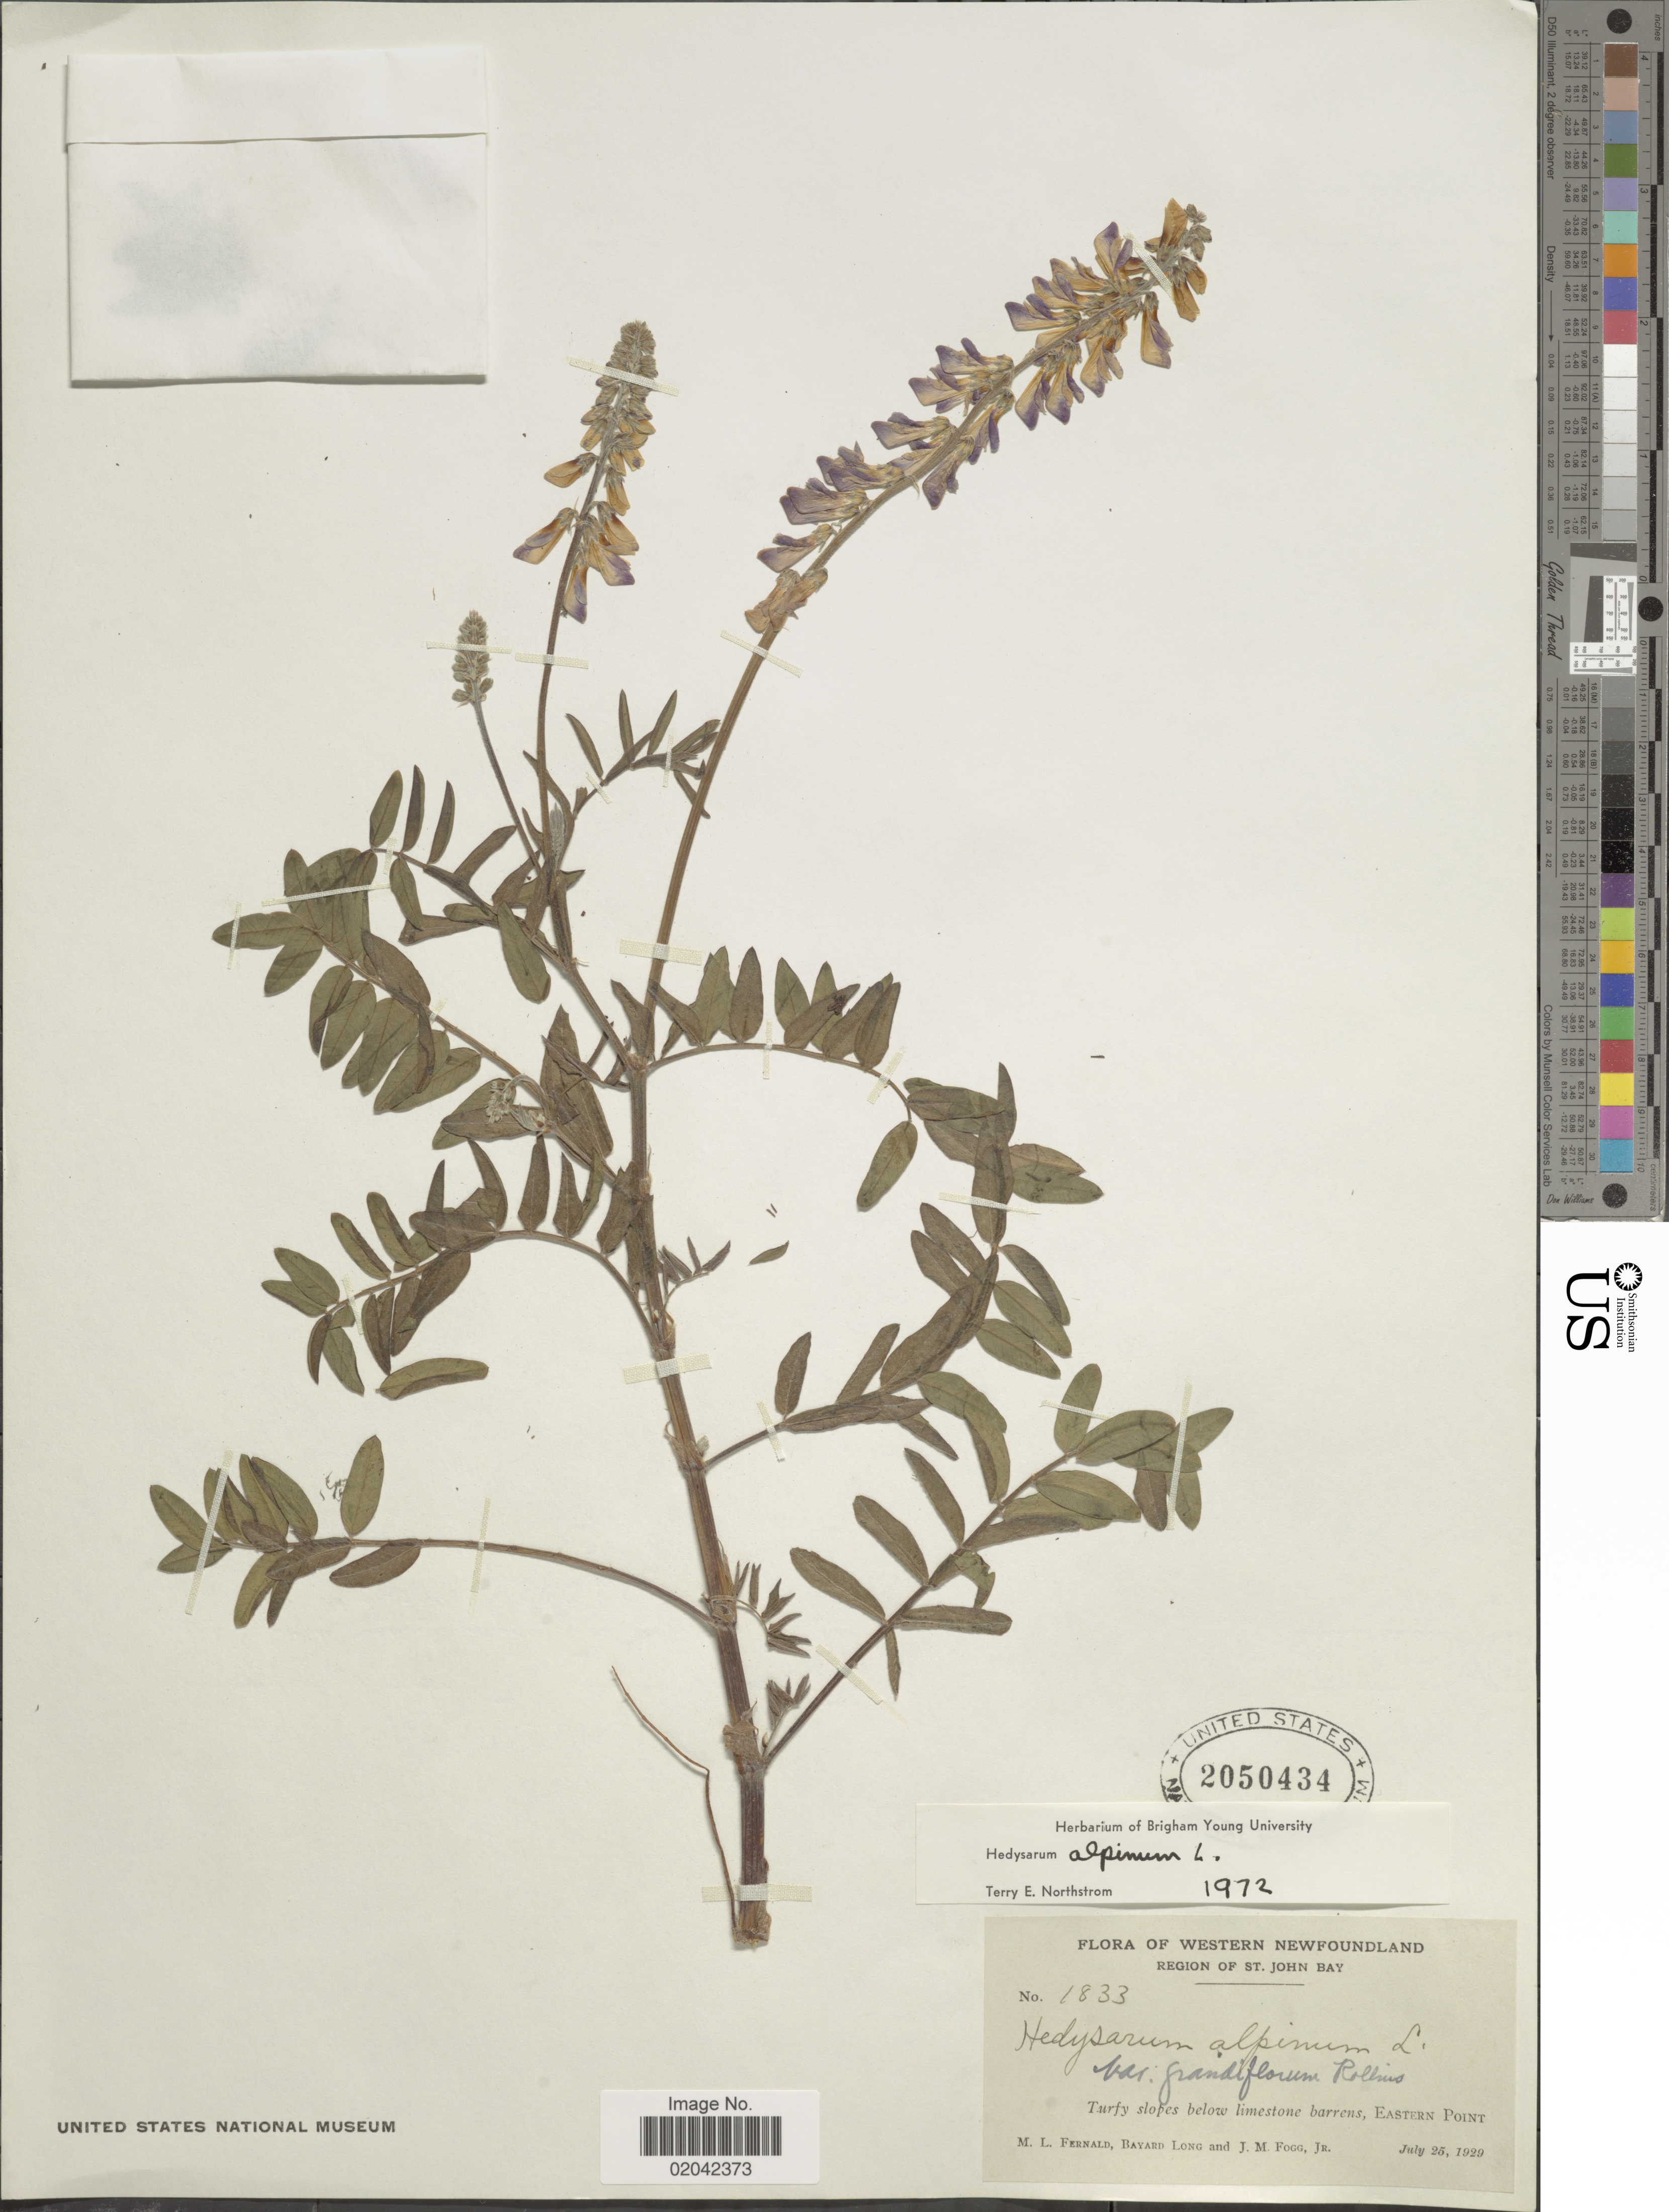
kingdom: Plantae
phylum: Tracheophyta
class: Magnoliopsida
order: Fabales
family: Fabaceae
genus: Hedysarum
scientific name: Hedysarum alpinum var. americanum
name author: Michx. ex Pursh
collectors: M. L. Fernald, B. Long & J. Fogg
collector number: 1833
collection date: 1929-07-25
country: Canada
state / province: Newfoundland and Labrador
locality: Western Newfoundland, region of St. John Bay, Eastern Point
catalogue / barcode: US 2050434